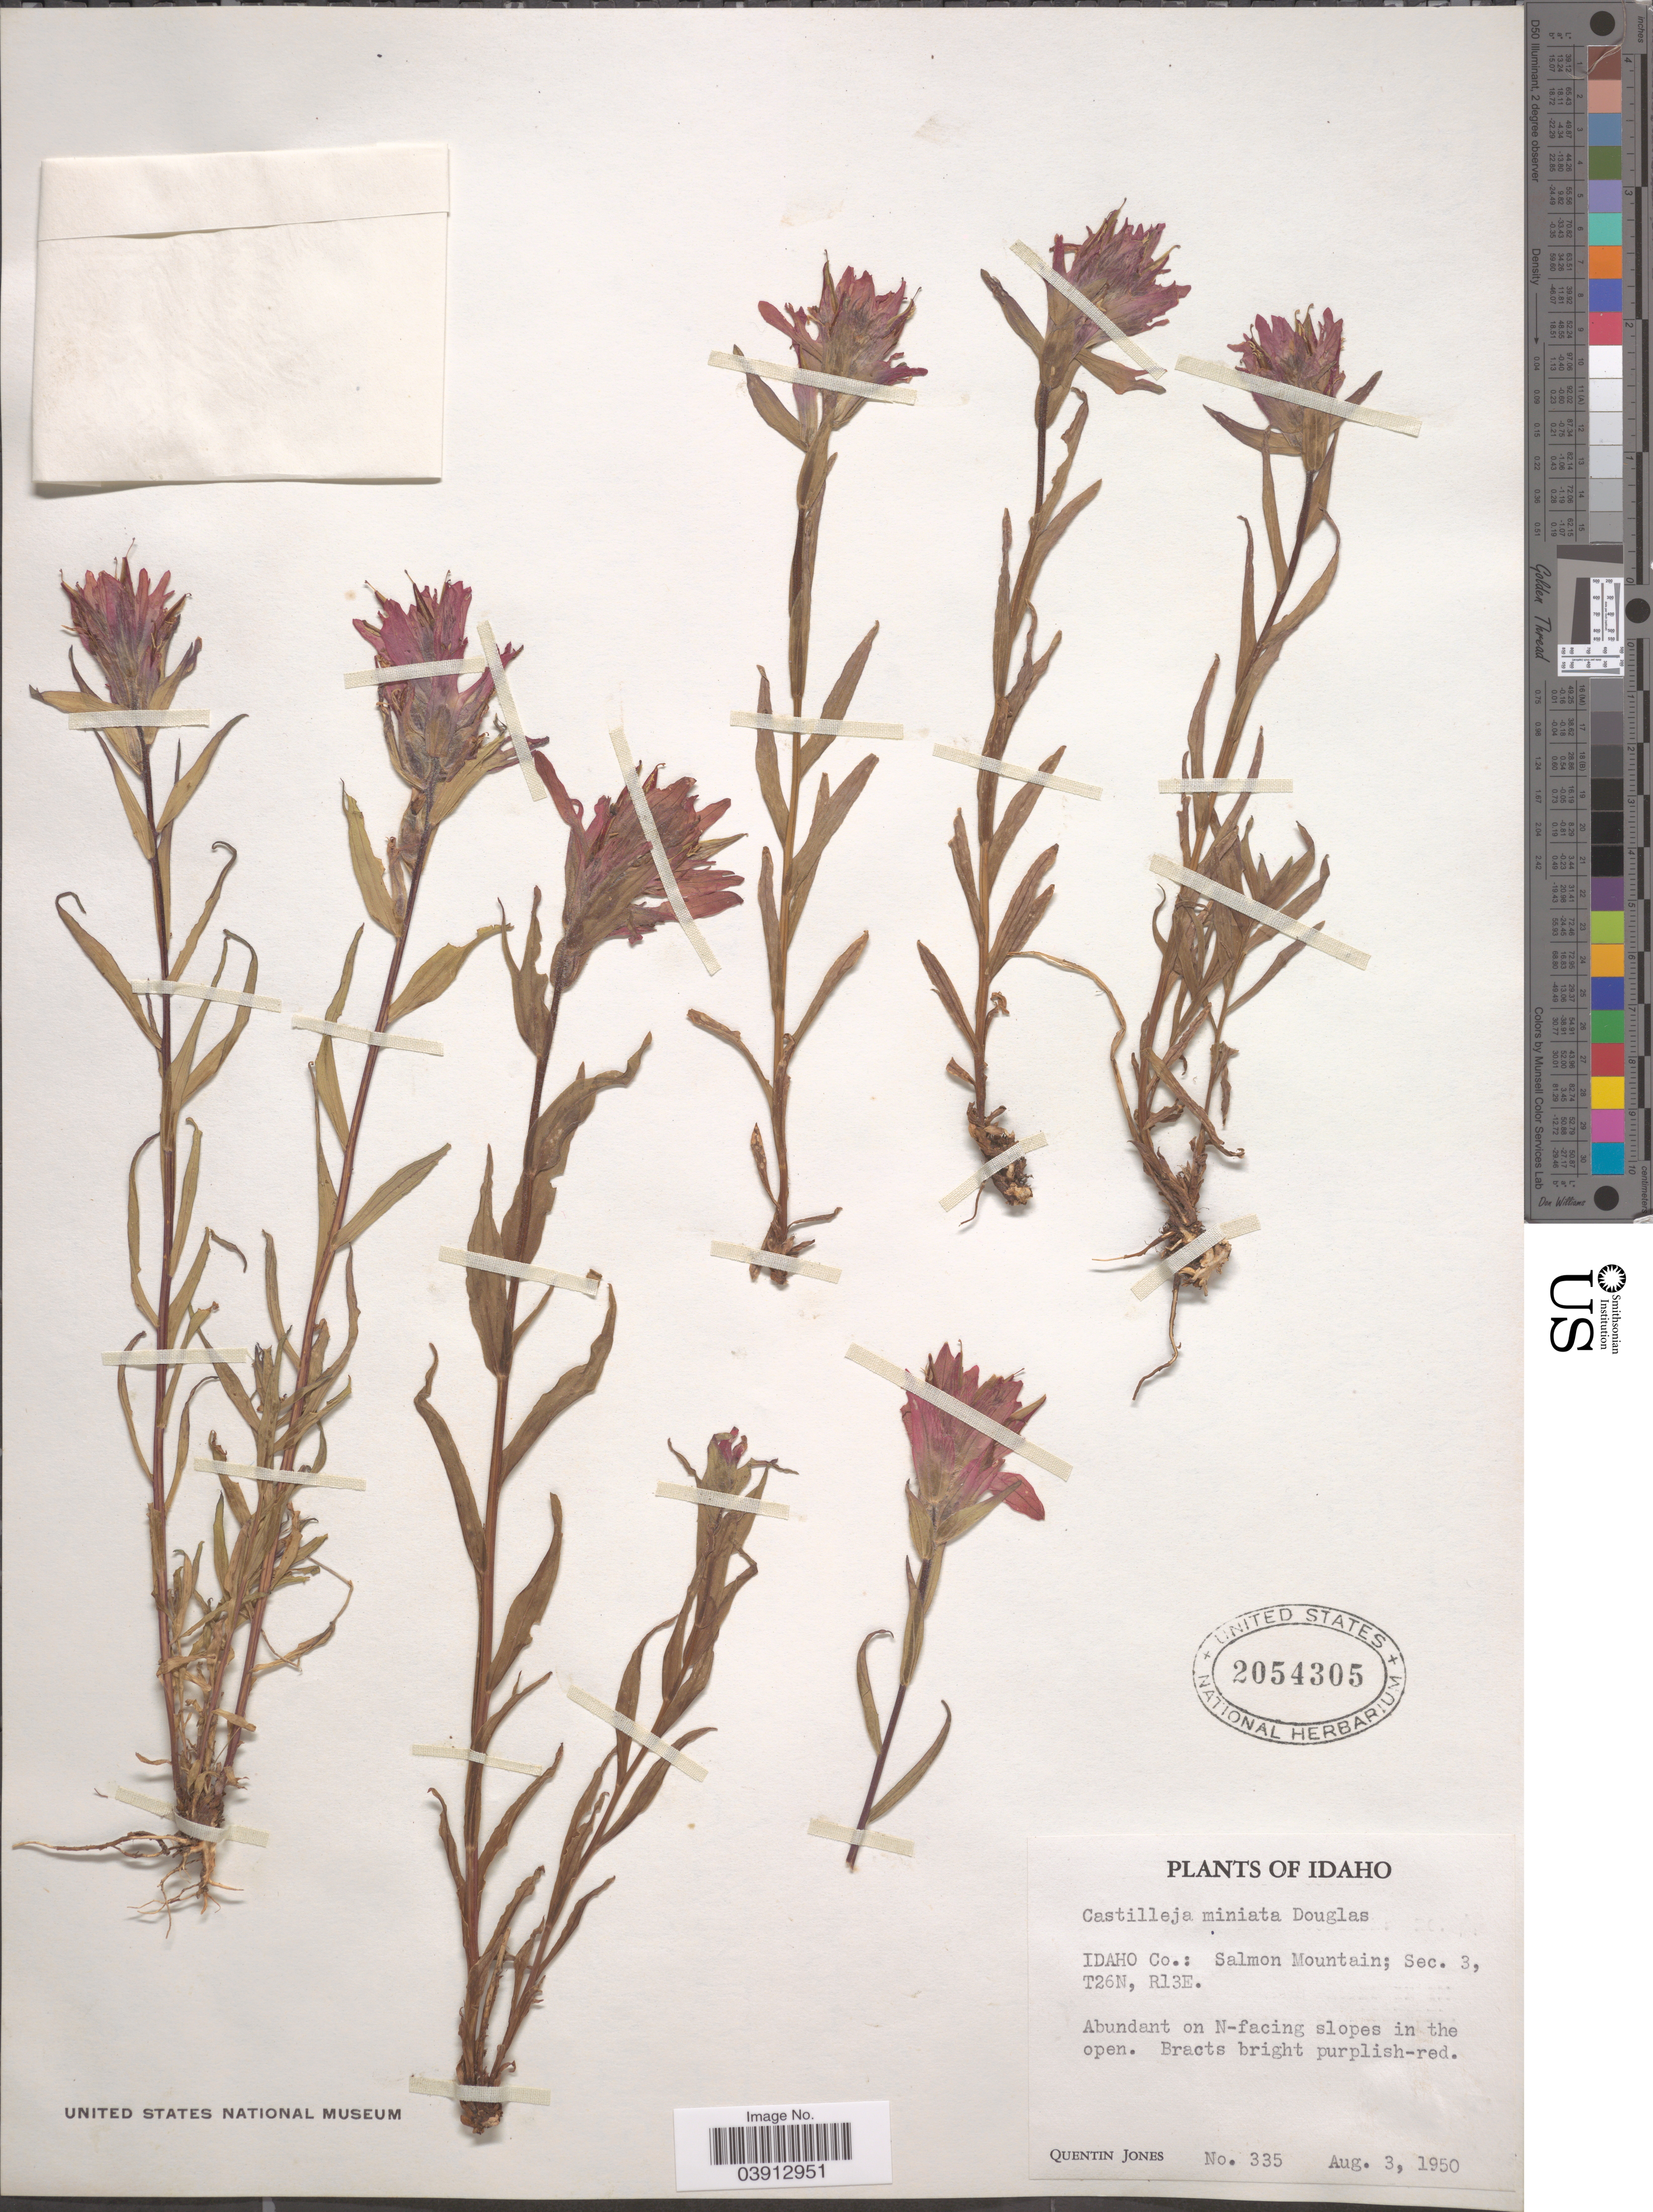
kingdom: Plantae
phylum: Tracheophyta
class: Magnoliopsida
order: Lamiales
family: Orobanchaceae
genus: Castilleja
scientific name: Castilleja miniata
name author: Douglas ex Hook.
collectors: Q. Jones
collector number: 335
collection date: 1950-08-03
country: United States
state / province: Idaho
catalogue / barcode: US 2054305